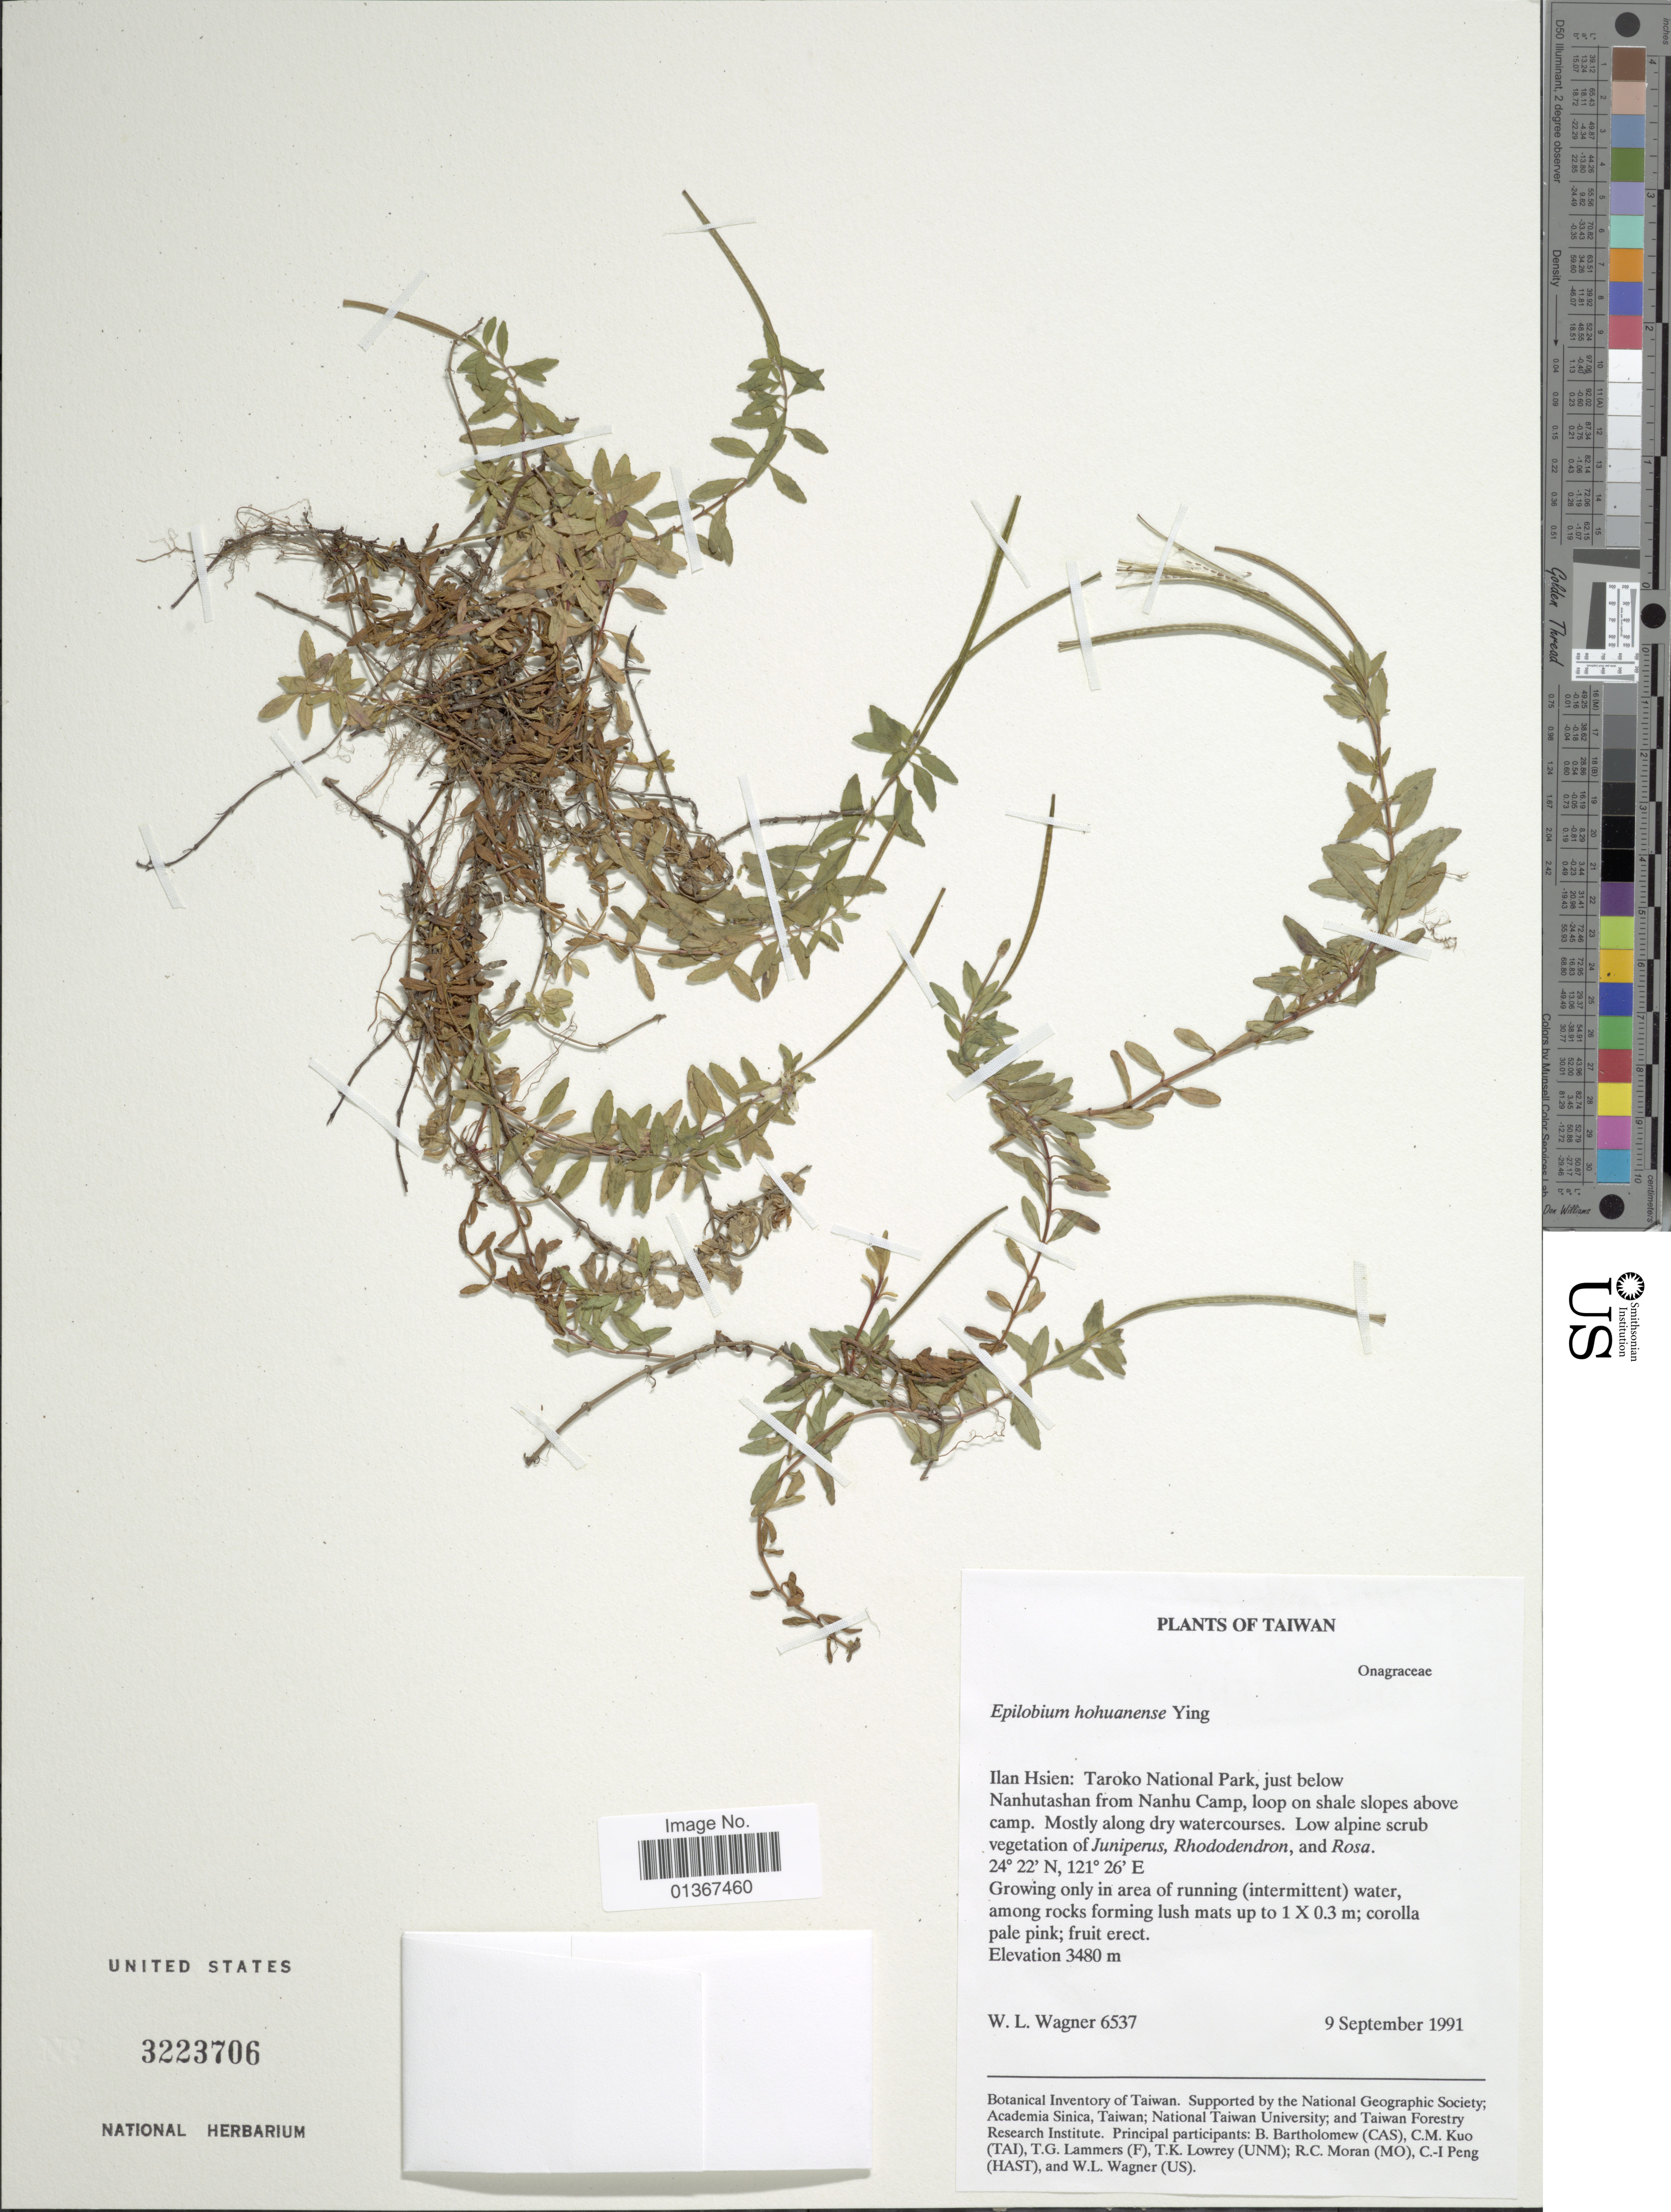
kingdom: Plantae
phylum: Tracheophyta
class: Magnoliopsida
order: Myrtales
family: Onagraceae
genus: Epilobium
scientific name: Epilobium hohuanense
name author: S.S. Ying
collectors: W. L. Wagner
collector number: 6537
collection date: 1991-09-09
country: Taiwan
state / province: Ilan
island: Taiwan [Formosa]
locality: Ilan Hsien: Taroko National Park, just below Nanhutashan from Nanhu Camp, loop on shale slopes above camp.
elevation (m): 3480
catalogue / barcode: US 3223706